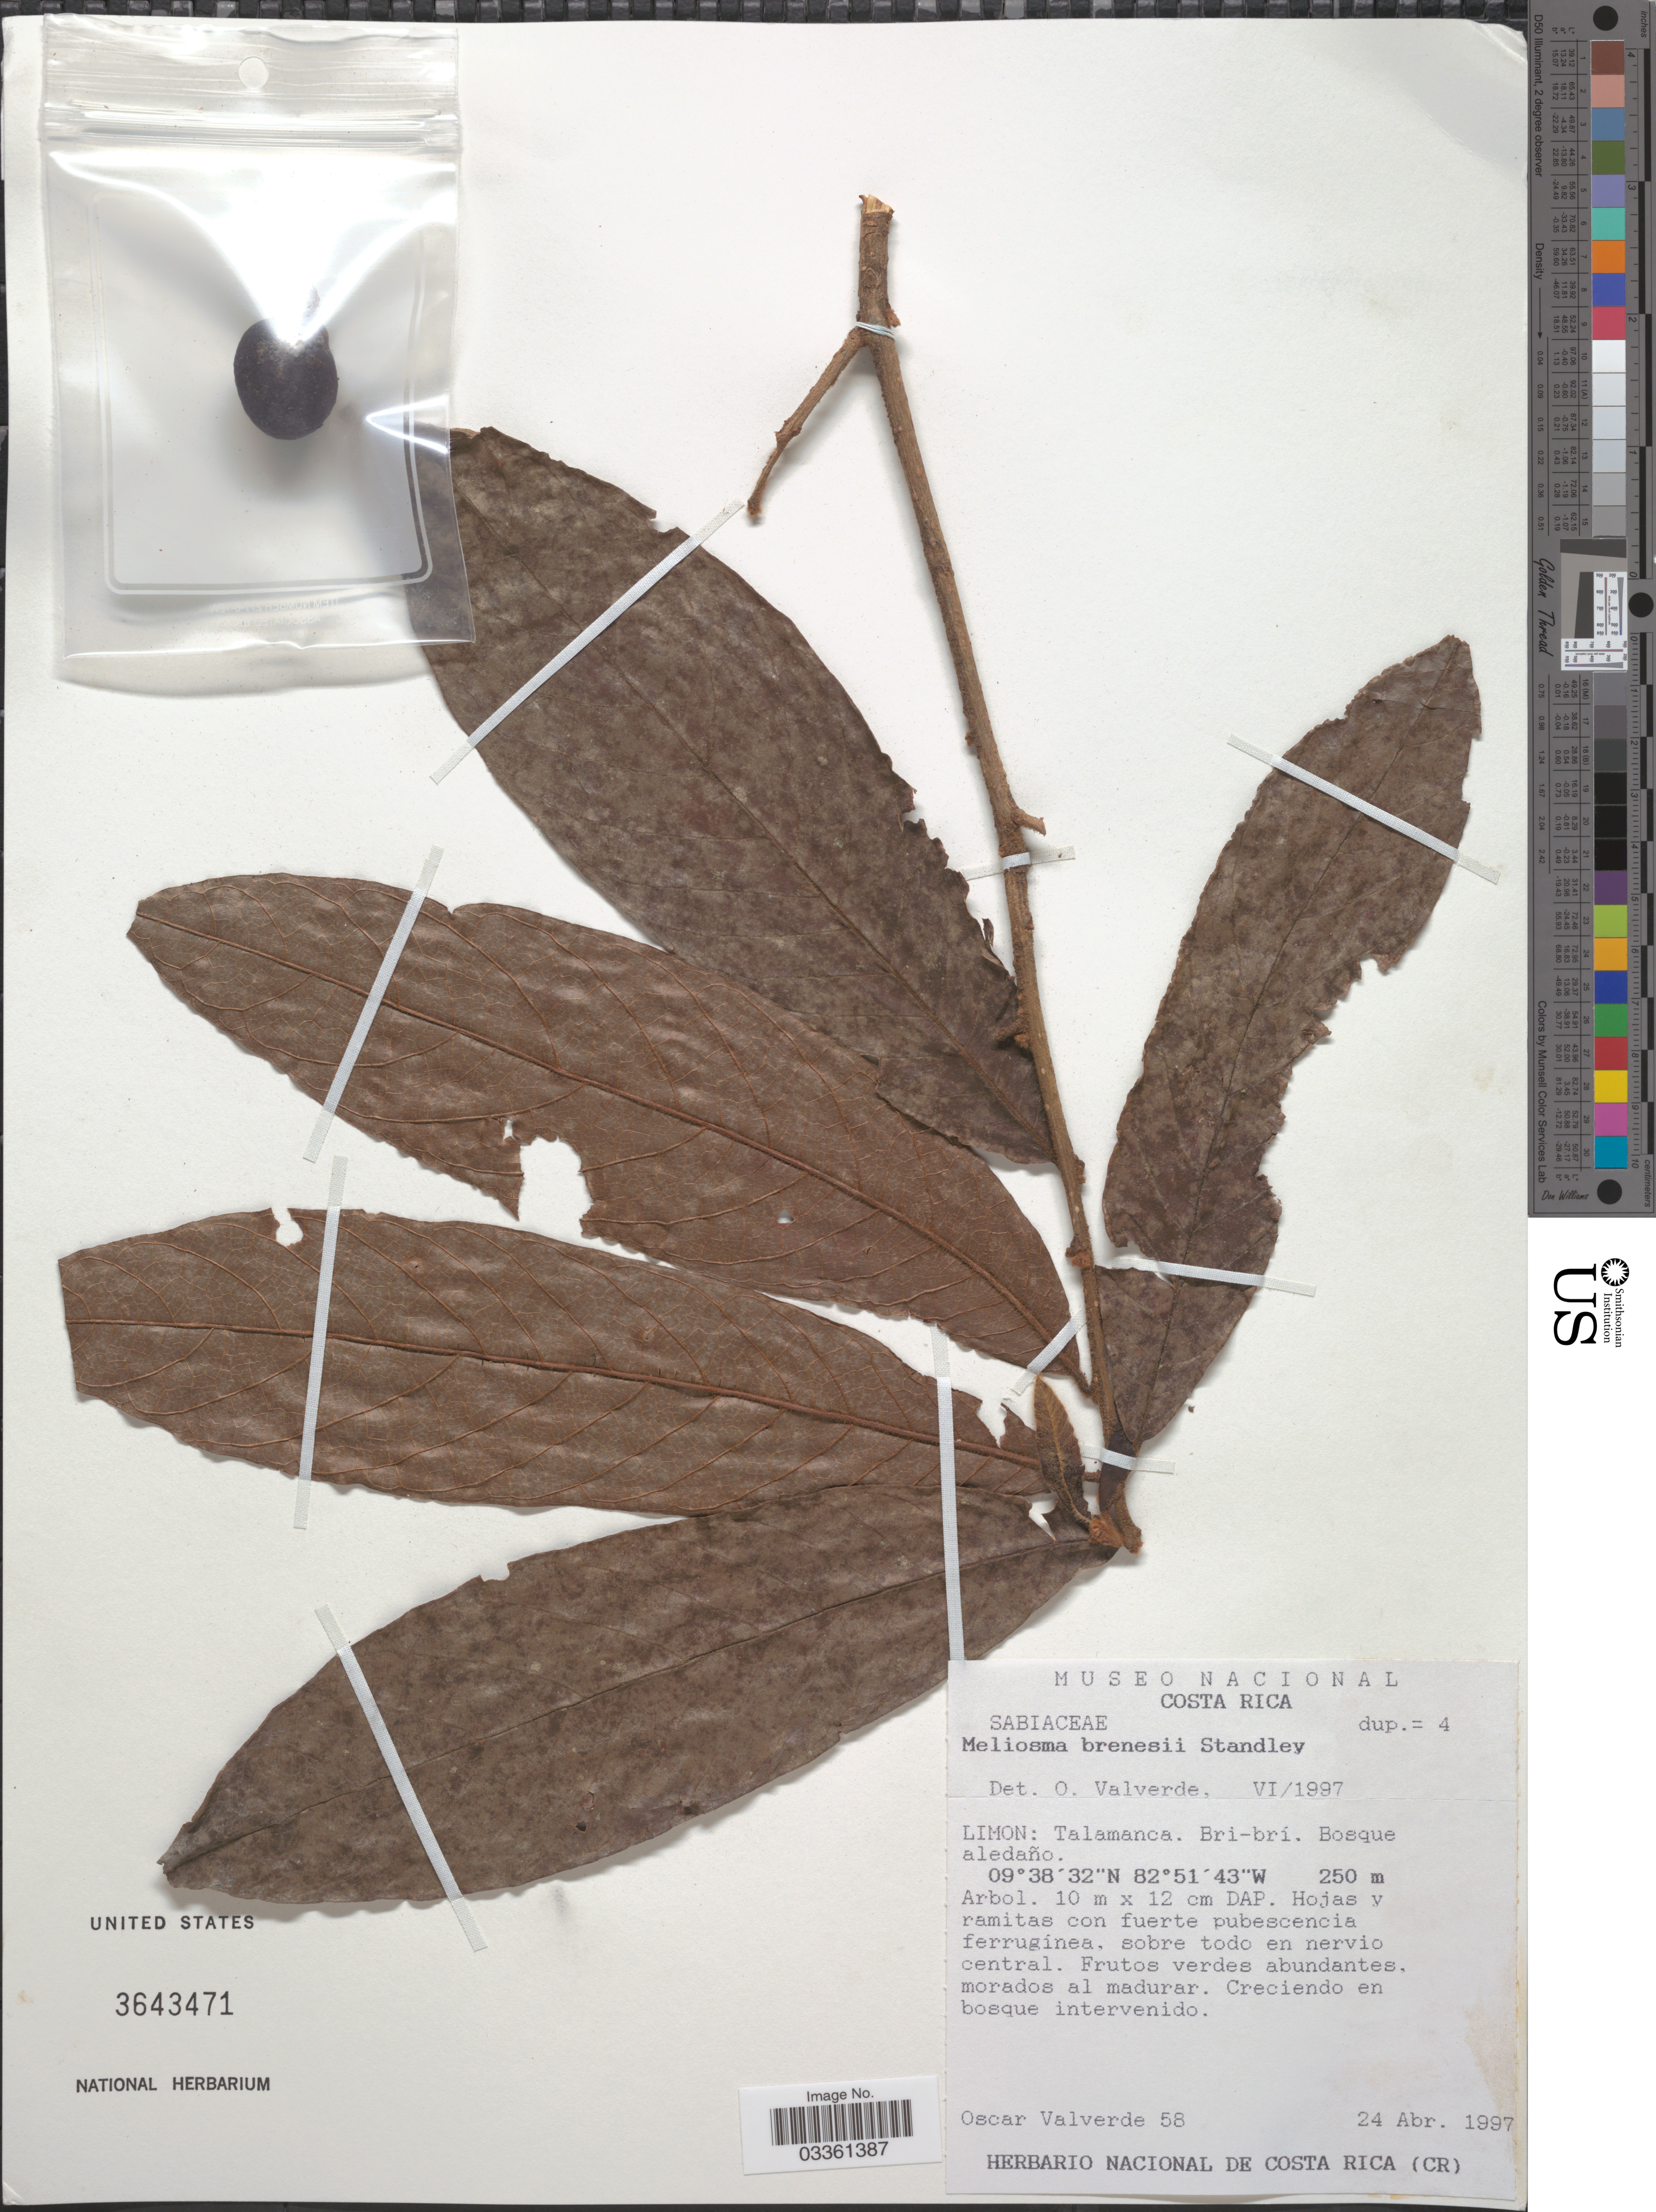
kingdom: Plantae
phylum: Tracheophyta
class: Magnoliopsida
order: Proteales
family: Sabiaceae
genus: Meliosma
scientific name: Meliosma brenesii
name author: Standl.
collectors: O. Valverde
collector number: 58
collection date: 1997-04-24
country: Costa Rica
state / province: Limón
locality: Talamanca. Bri-brí.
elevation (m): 250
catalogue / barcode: US 3643471